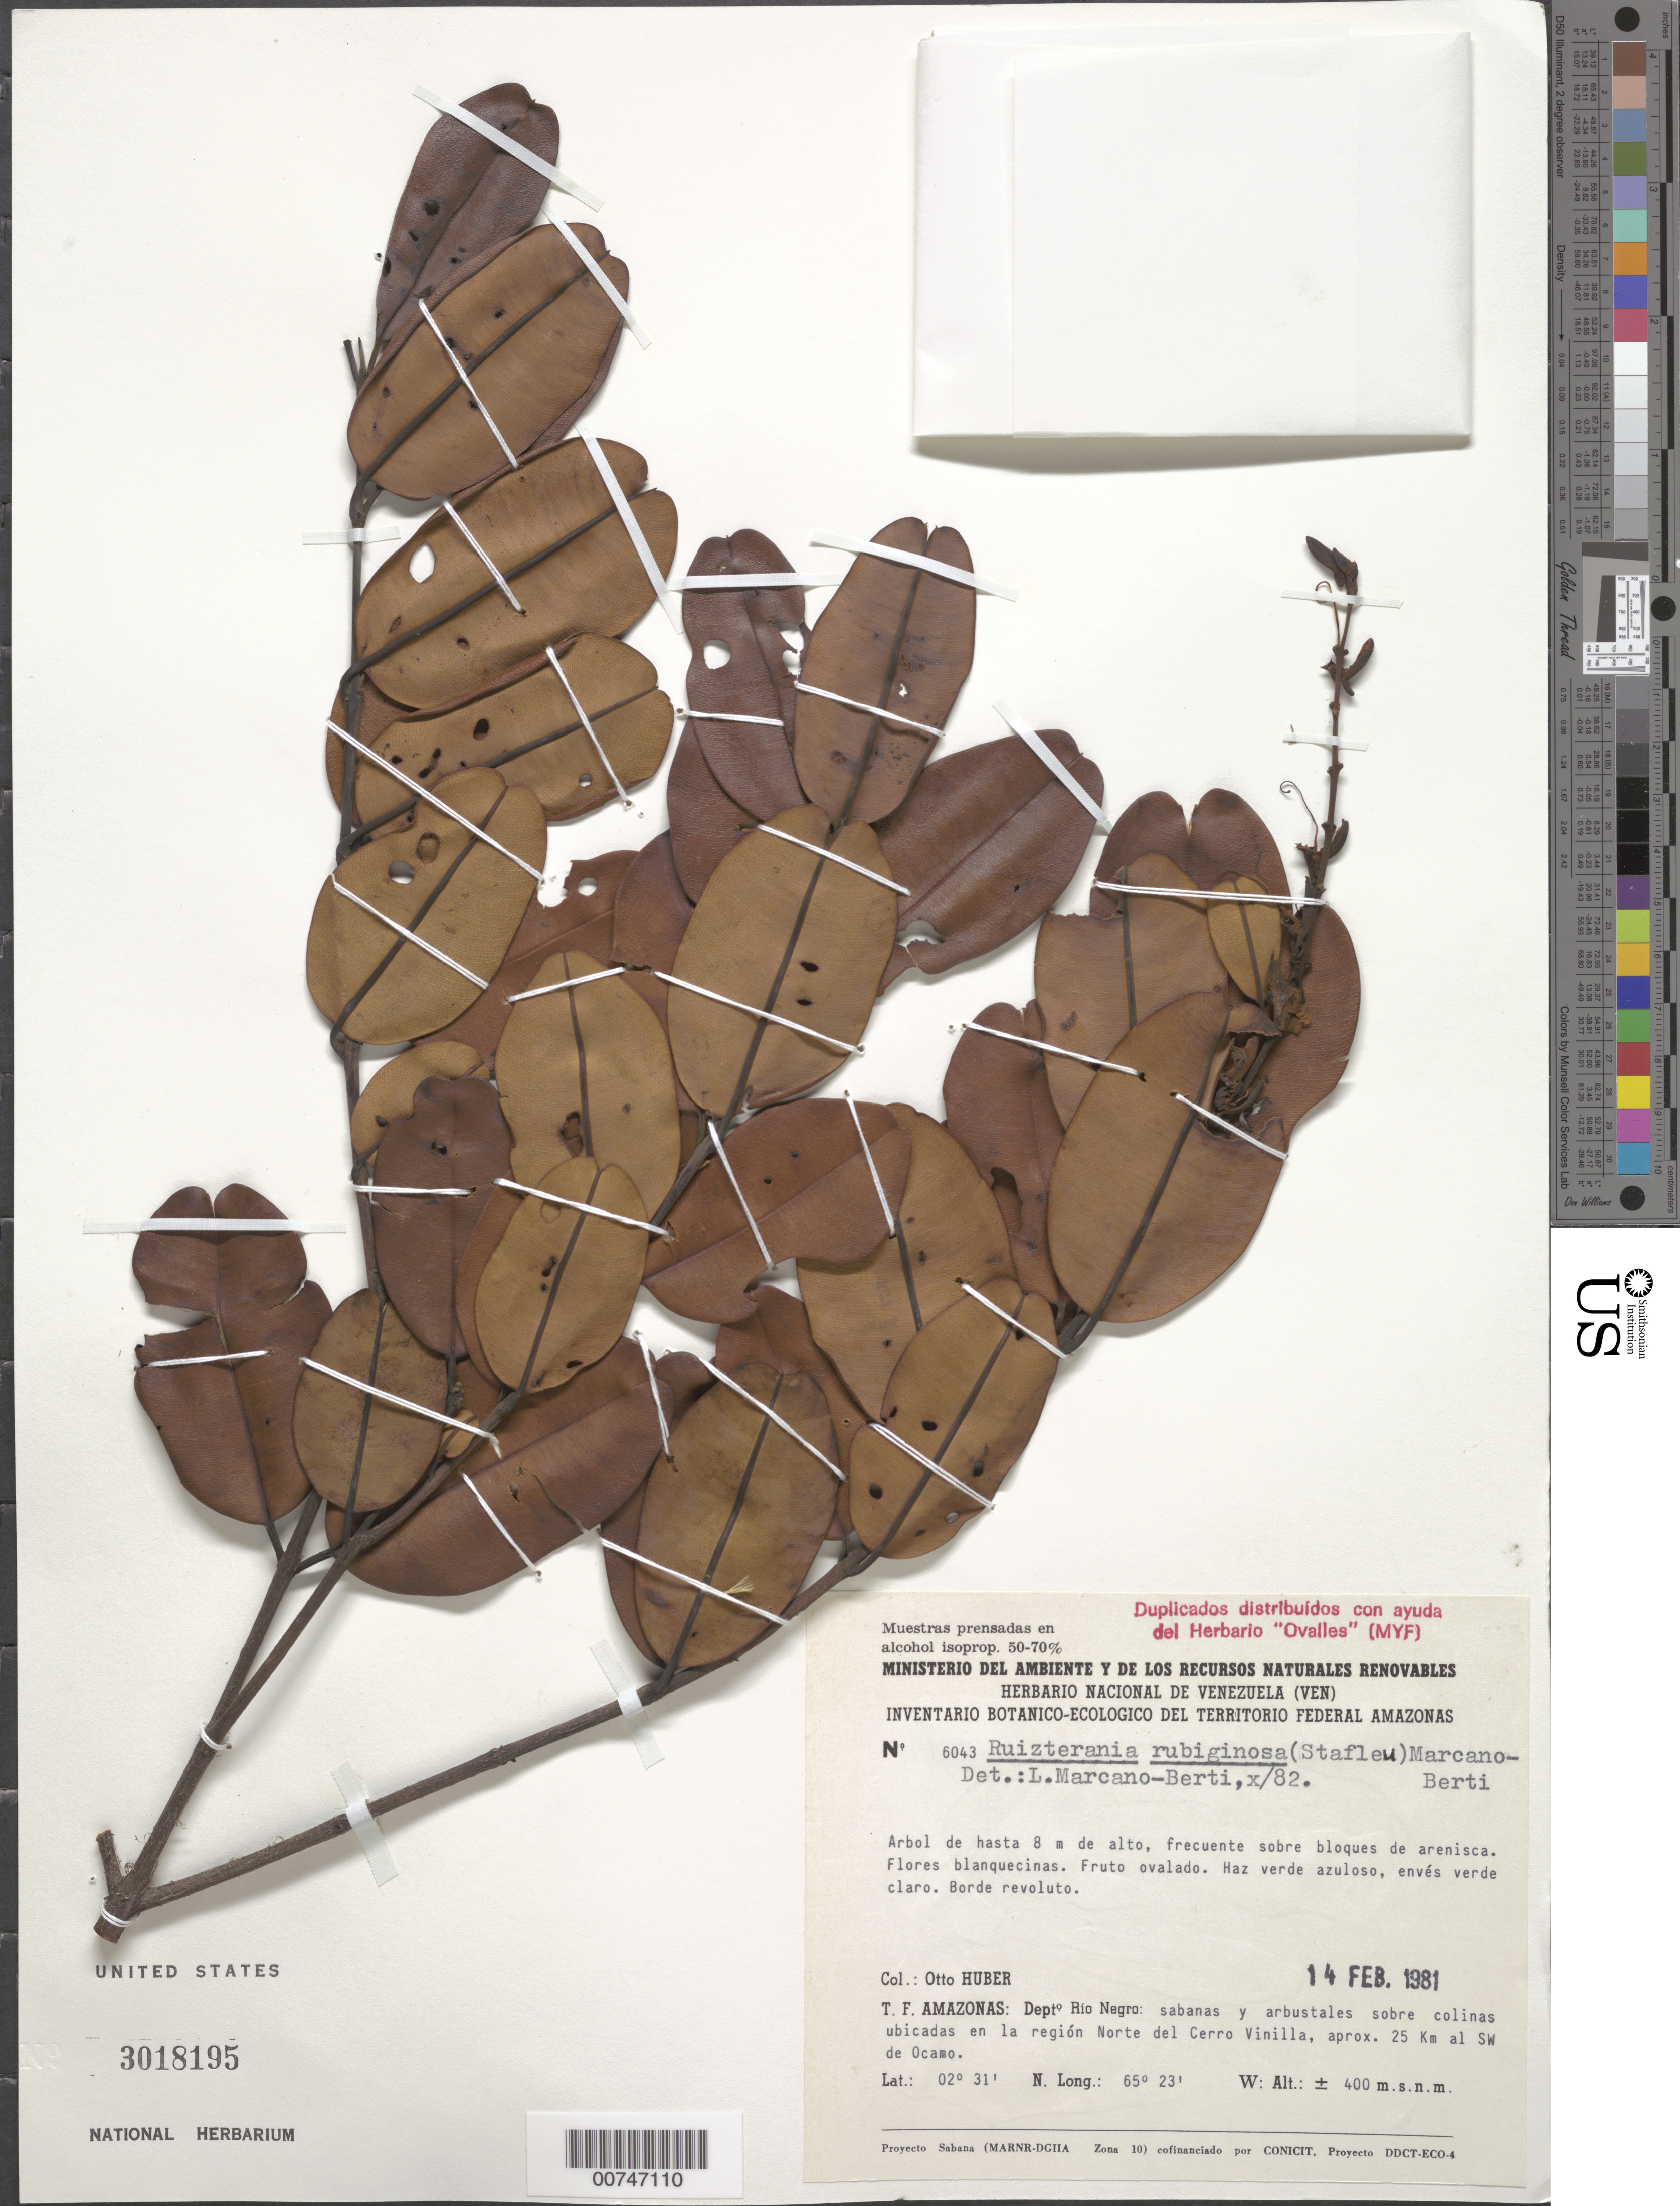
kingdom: Plantae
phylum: Tracheophyta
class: Magnoliopsida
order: Myrtales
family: Vochysiaceae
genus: Ruizterania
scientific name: Ruizterania rubiginosa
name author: (Stafleu) Marc.-Berti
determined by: Marcano-Berti, L.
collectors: O. Huber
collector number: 6043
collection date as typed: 14-Feb-81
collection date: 1981-02-14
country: Venezuela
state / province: Amazonas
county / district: Río Negro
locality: Cerro Vinilla, norte, aprox. 25 km al SW de Ocamo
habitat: Sabanas y arbustales sobre colinas; sobre bloques de arenisca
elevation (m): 400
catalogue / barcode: US 3018195